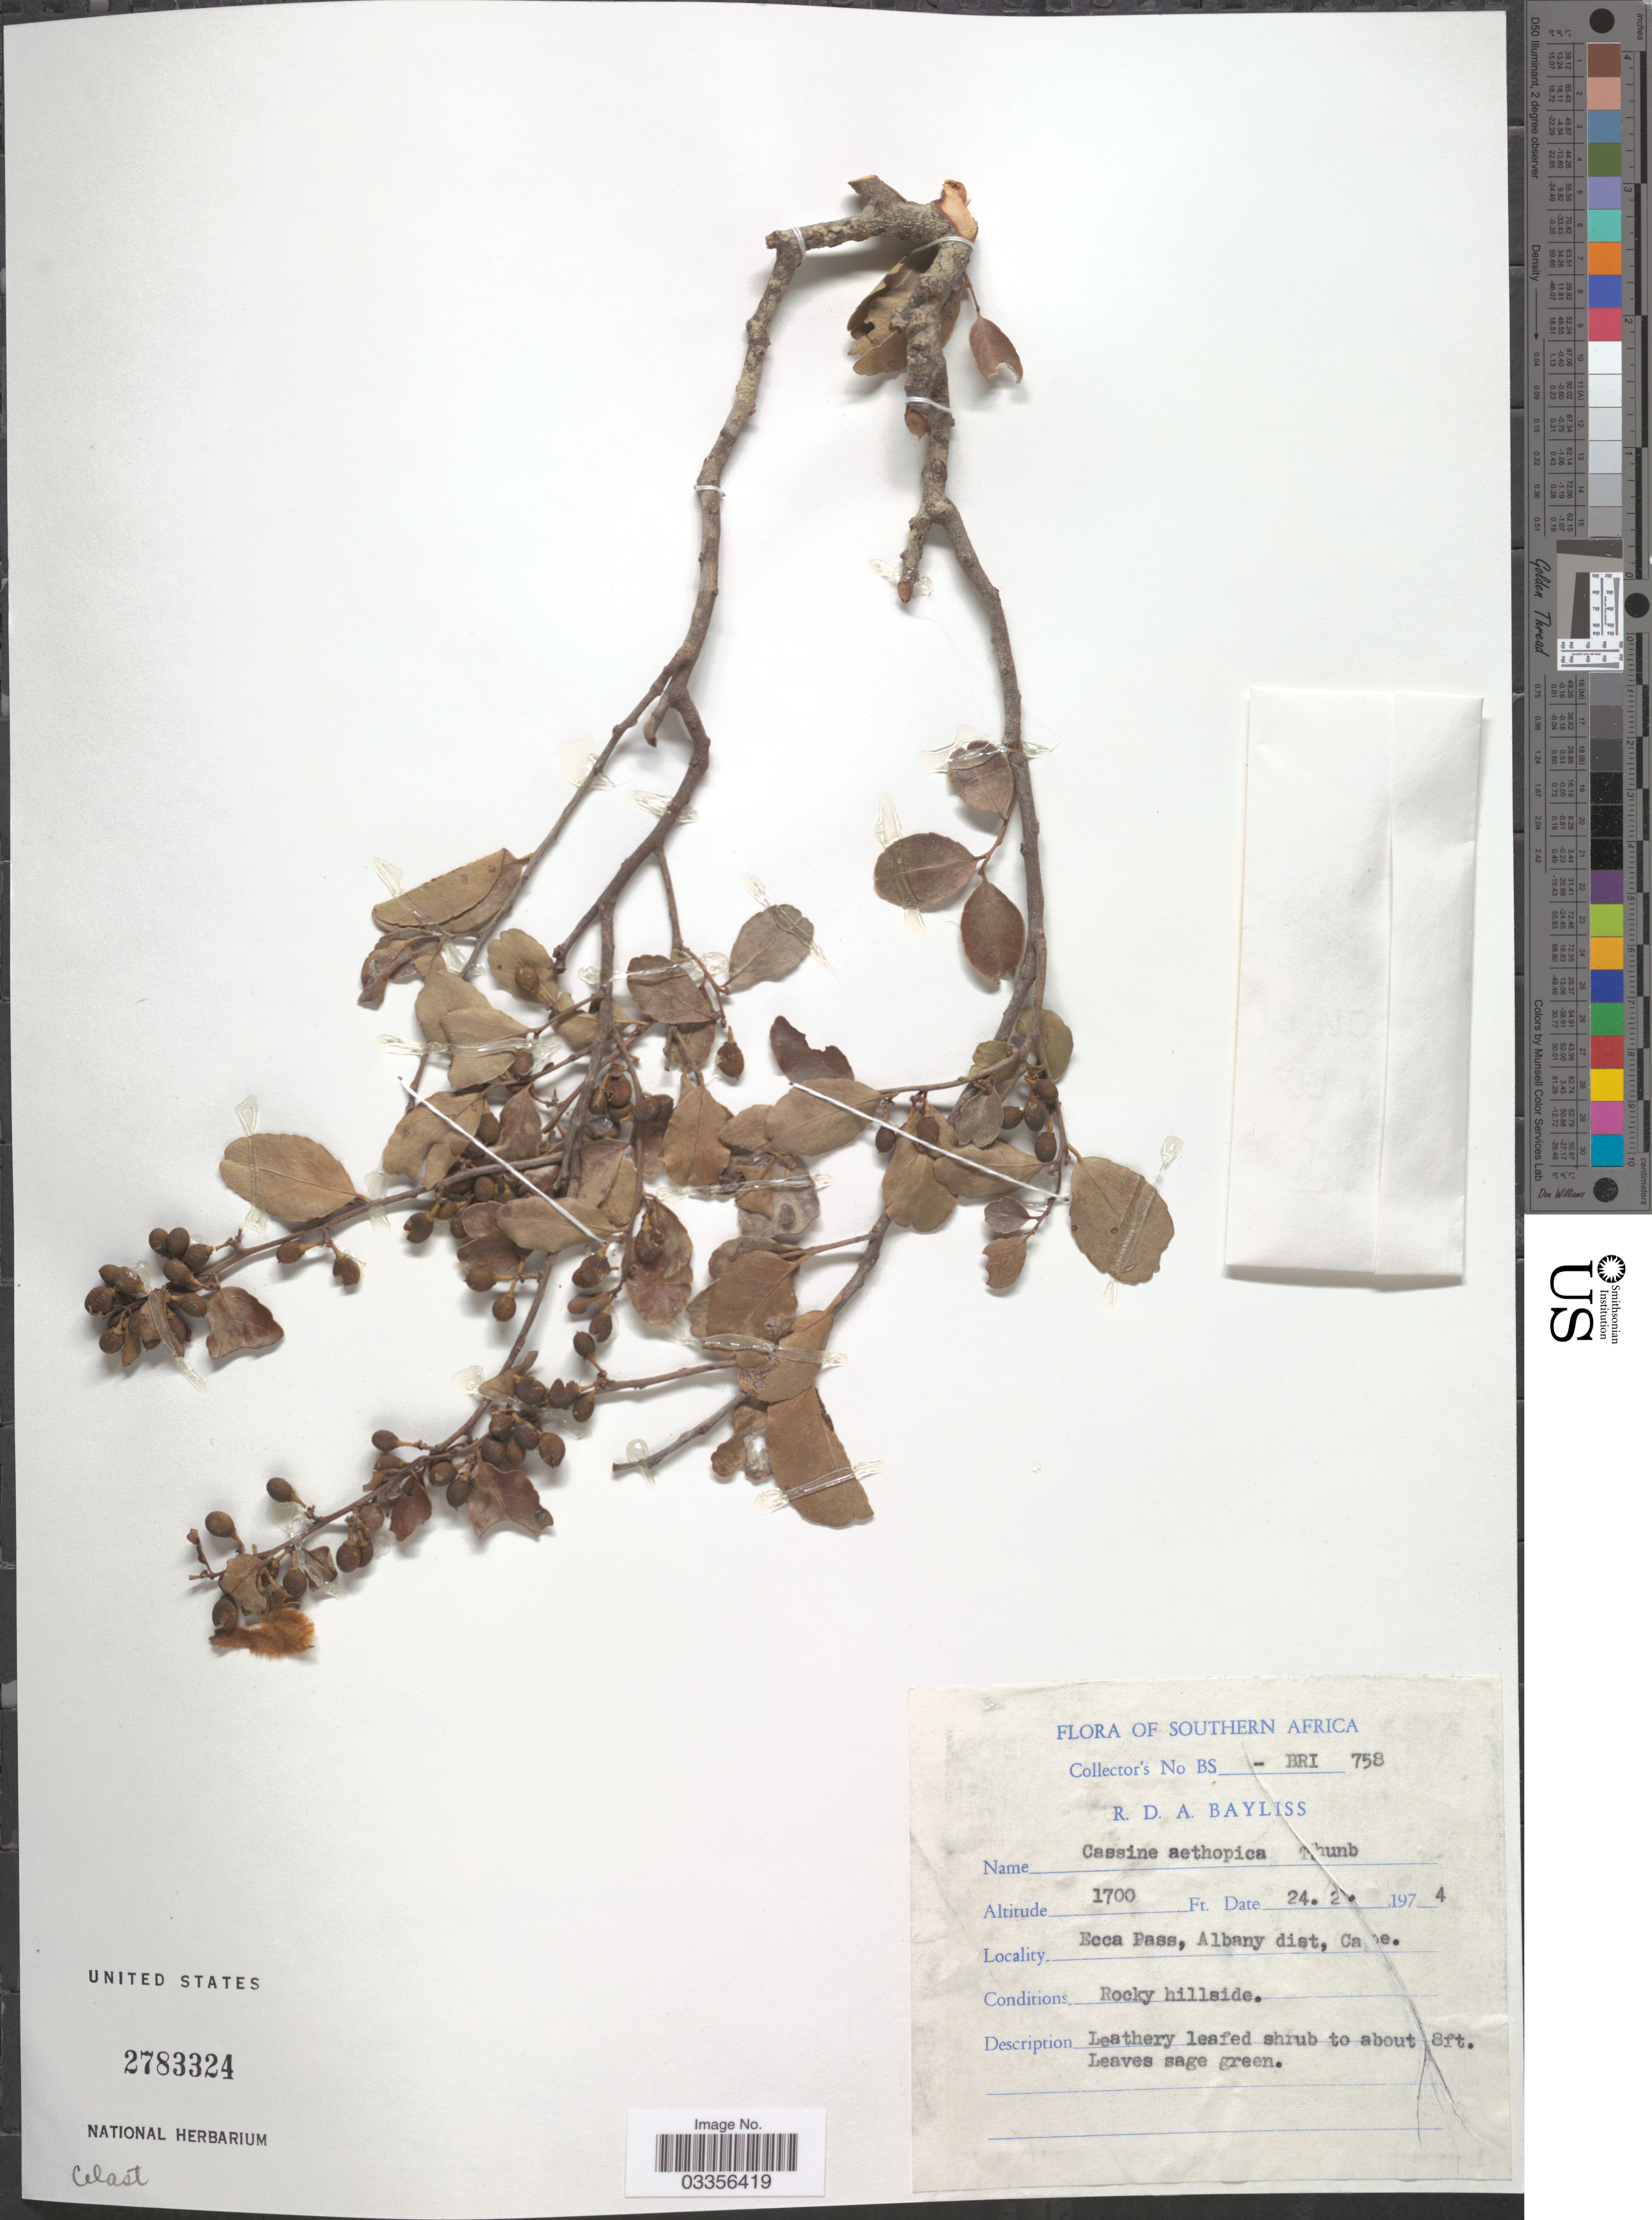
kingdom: Plantae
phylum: Tracheophyta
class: Magnoliopsida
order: Celastrales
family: Celastraceae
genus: Mystroxylon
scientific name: Mystroxylon aethiopicum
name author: (Thunb.) Loes.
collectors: R. Bayliss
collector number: BS-BRI 758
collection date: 1974-02-24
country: South Africa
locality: Southern Africa. Ecca Pass, Albany dist, Cape.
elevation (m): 518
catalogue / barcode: US 2783324